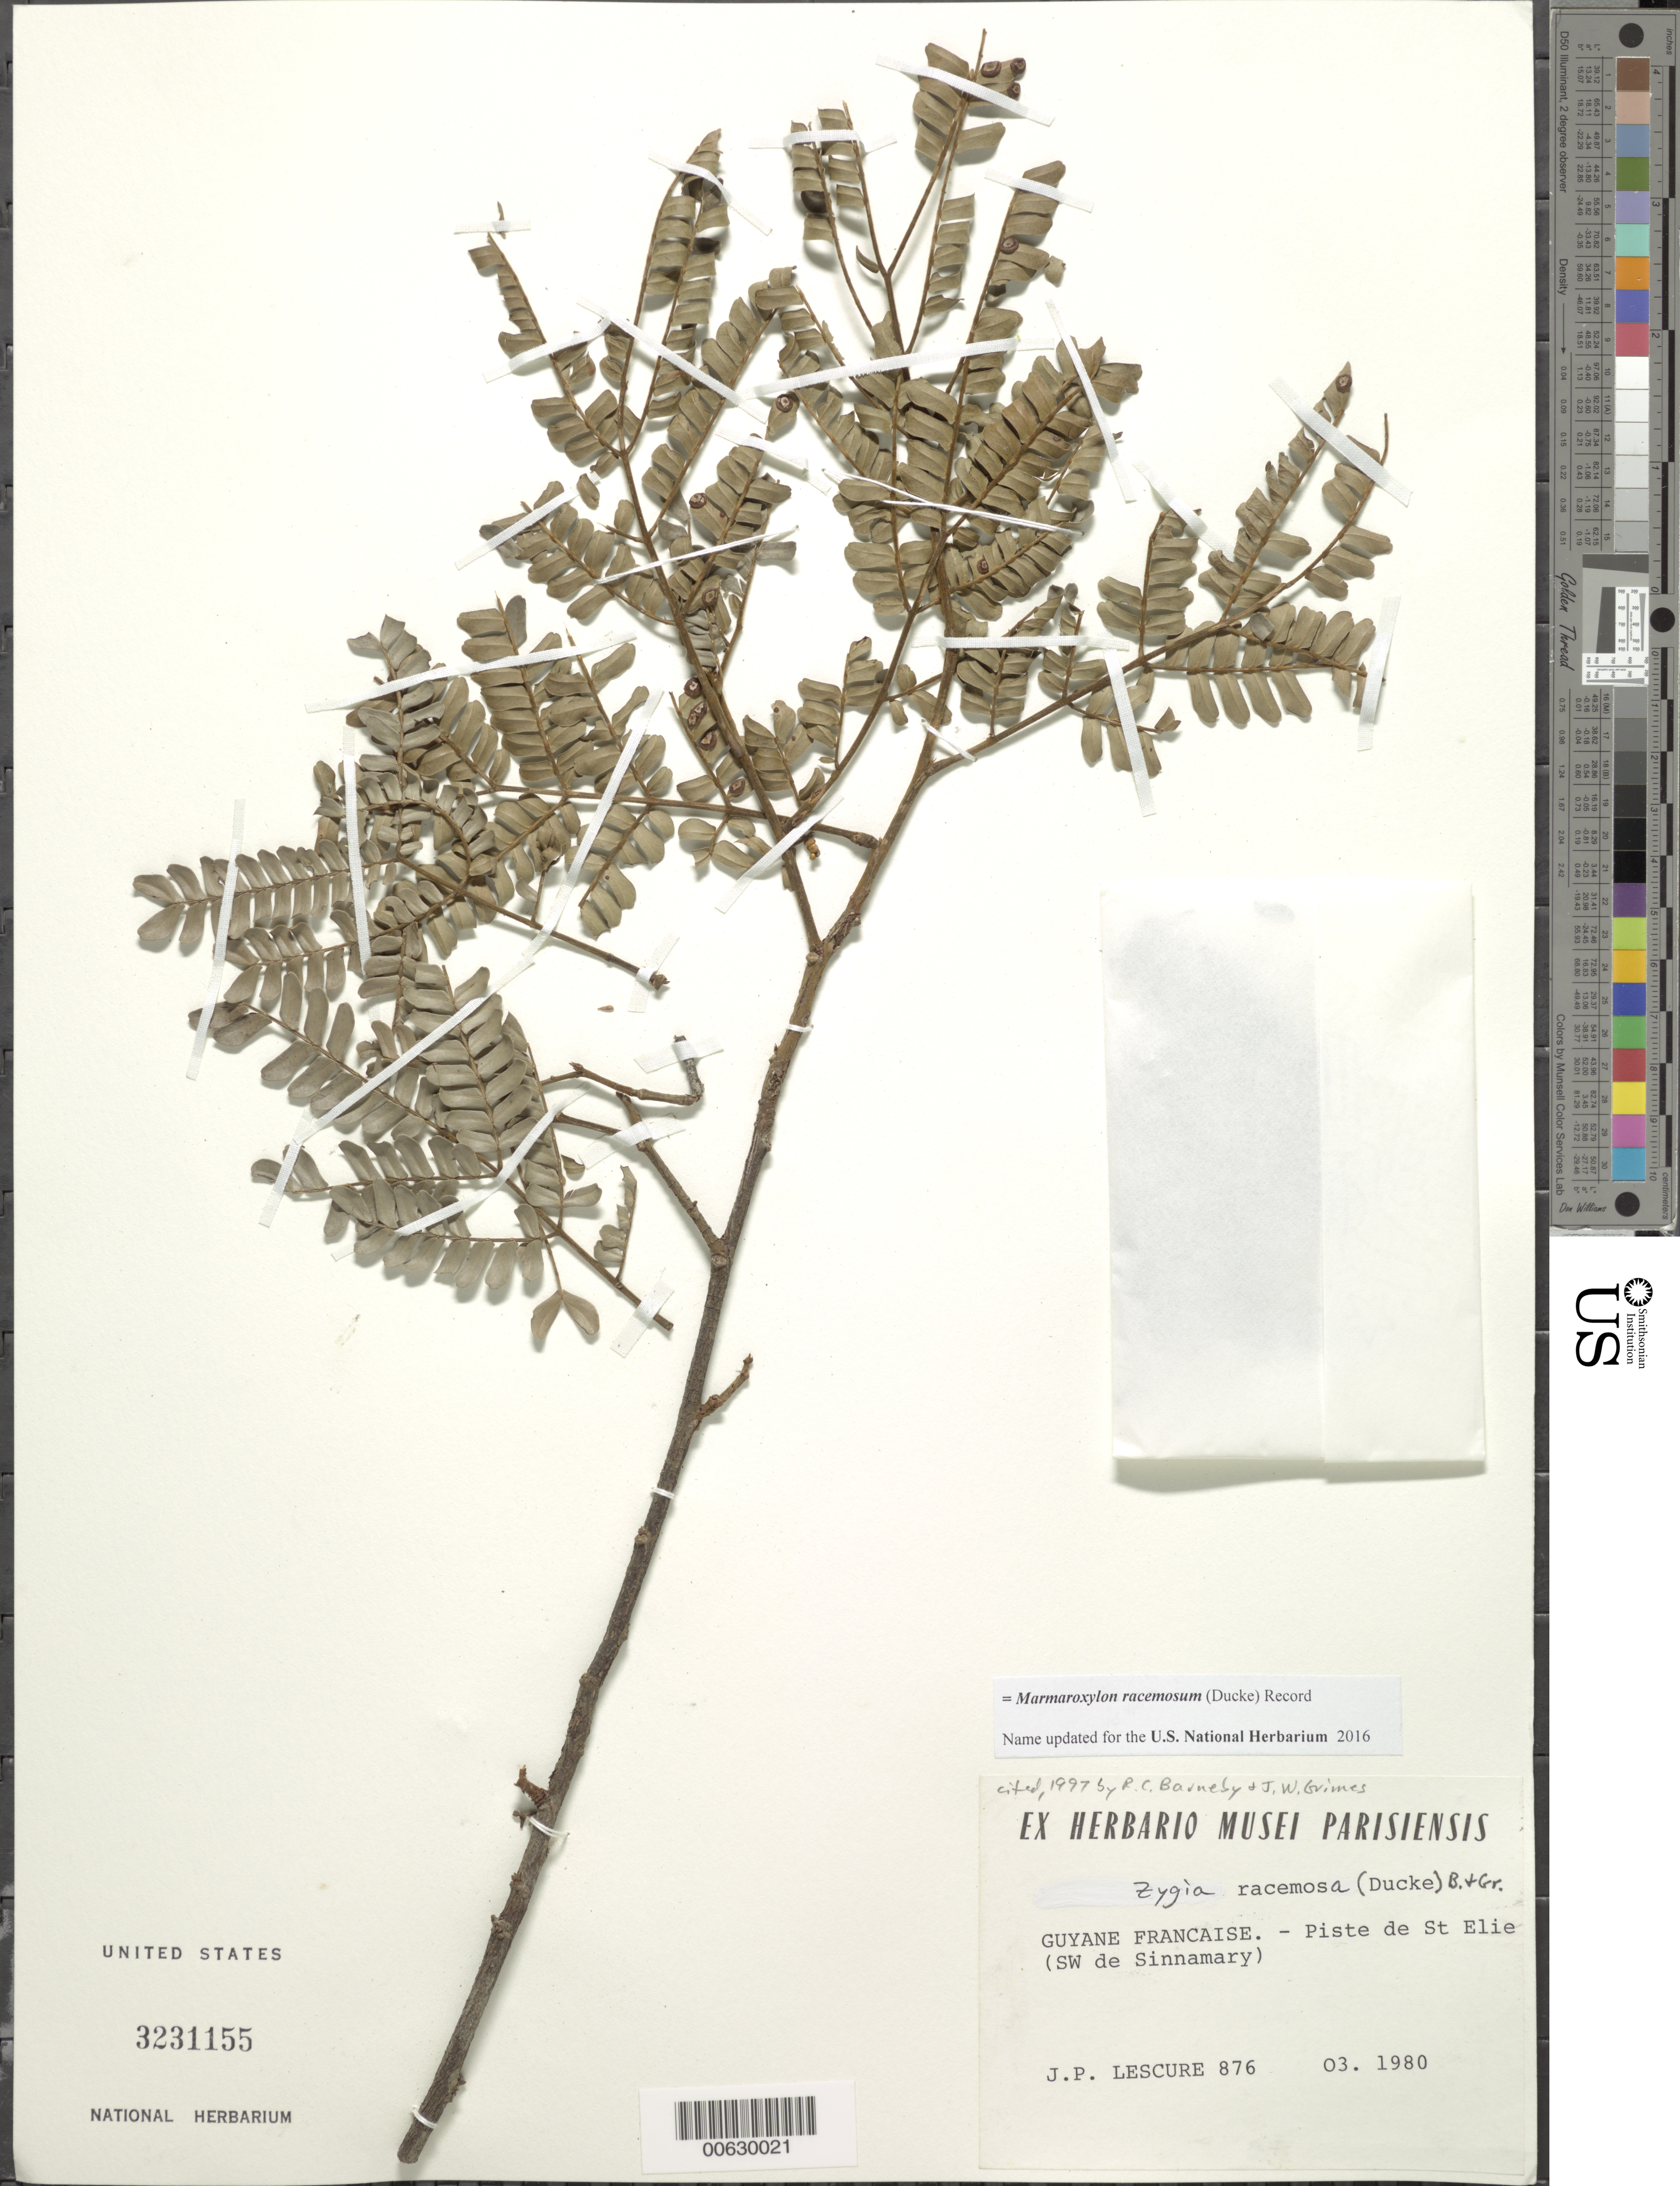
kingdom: Plantae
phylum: Tracheophyta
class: Magnoliopsida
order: Fabales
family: Fabaceae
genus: Zygia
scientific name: Zygia racemosa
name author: (Ducke) Barneby & J.W. Grimes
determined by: Barneby, R. C.; Grimes, J. W.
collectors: J.-P. Lescure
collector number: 876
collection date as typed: Mar-80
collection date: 1980-03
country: French Guiana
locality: Piste de Saint-Élie, SW de Sinnamary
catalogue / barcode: US 3231155